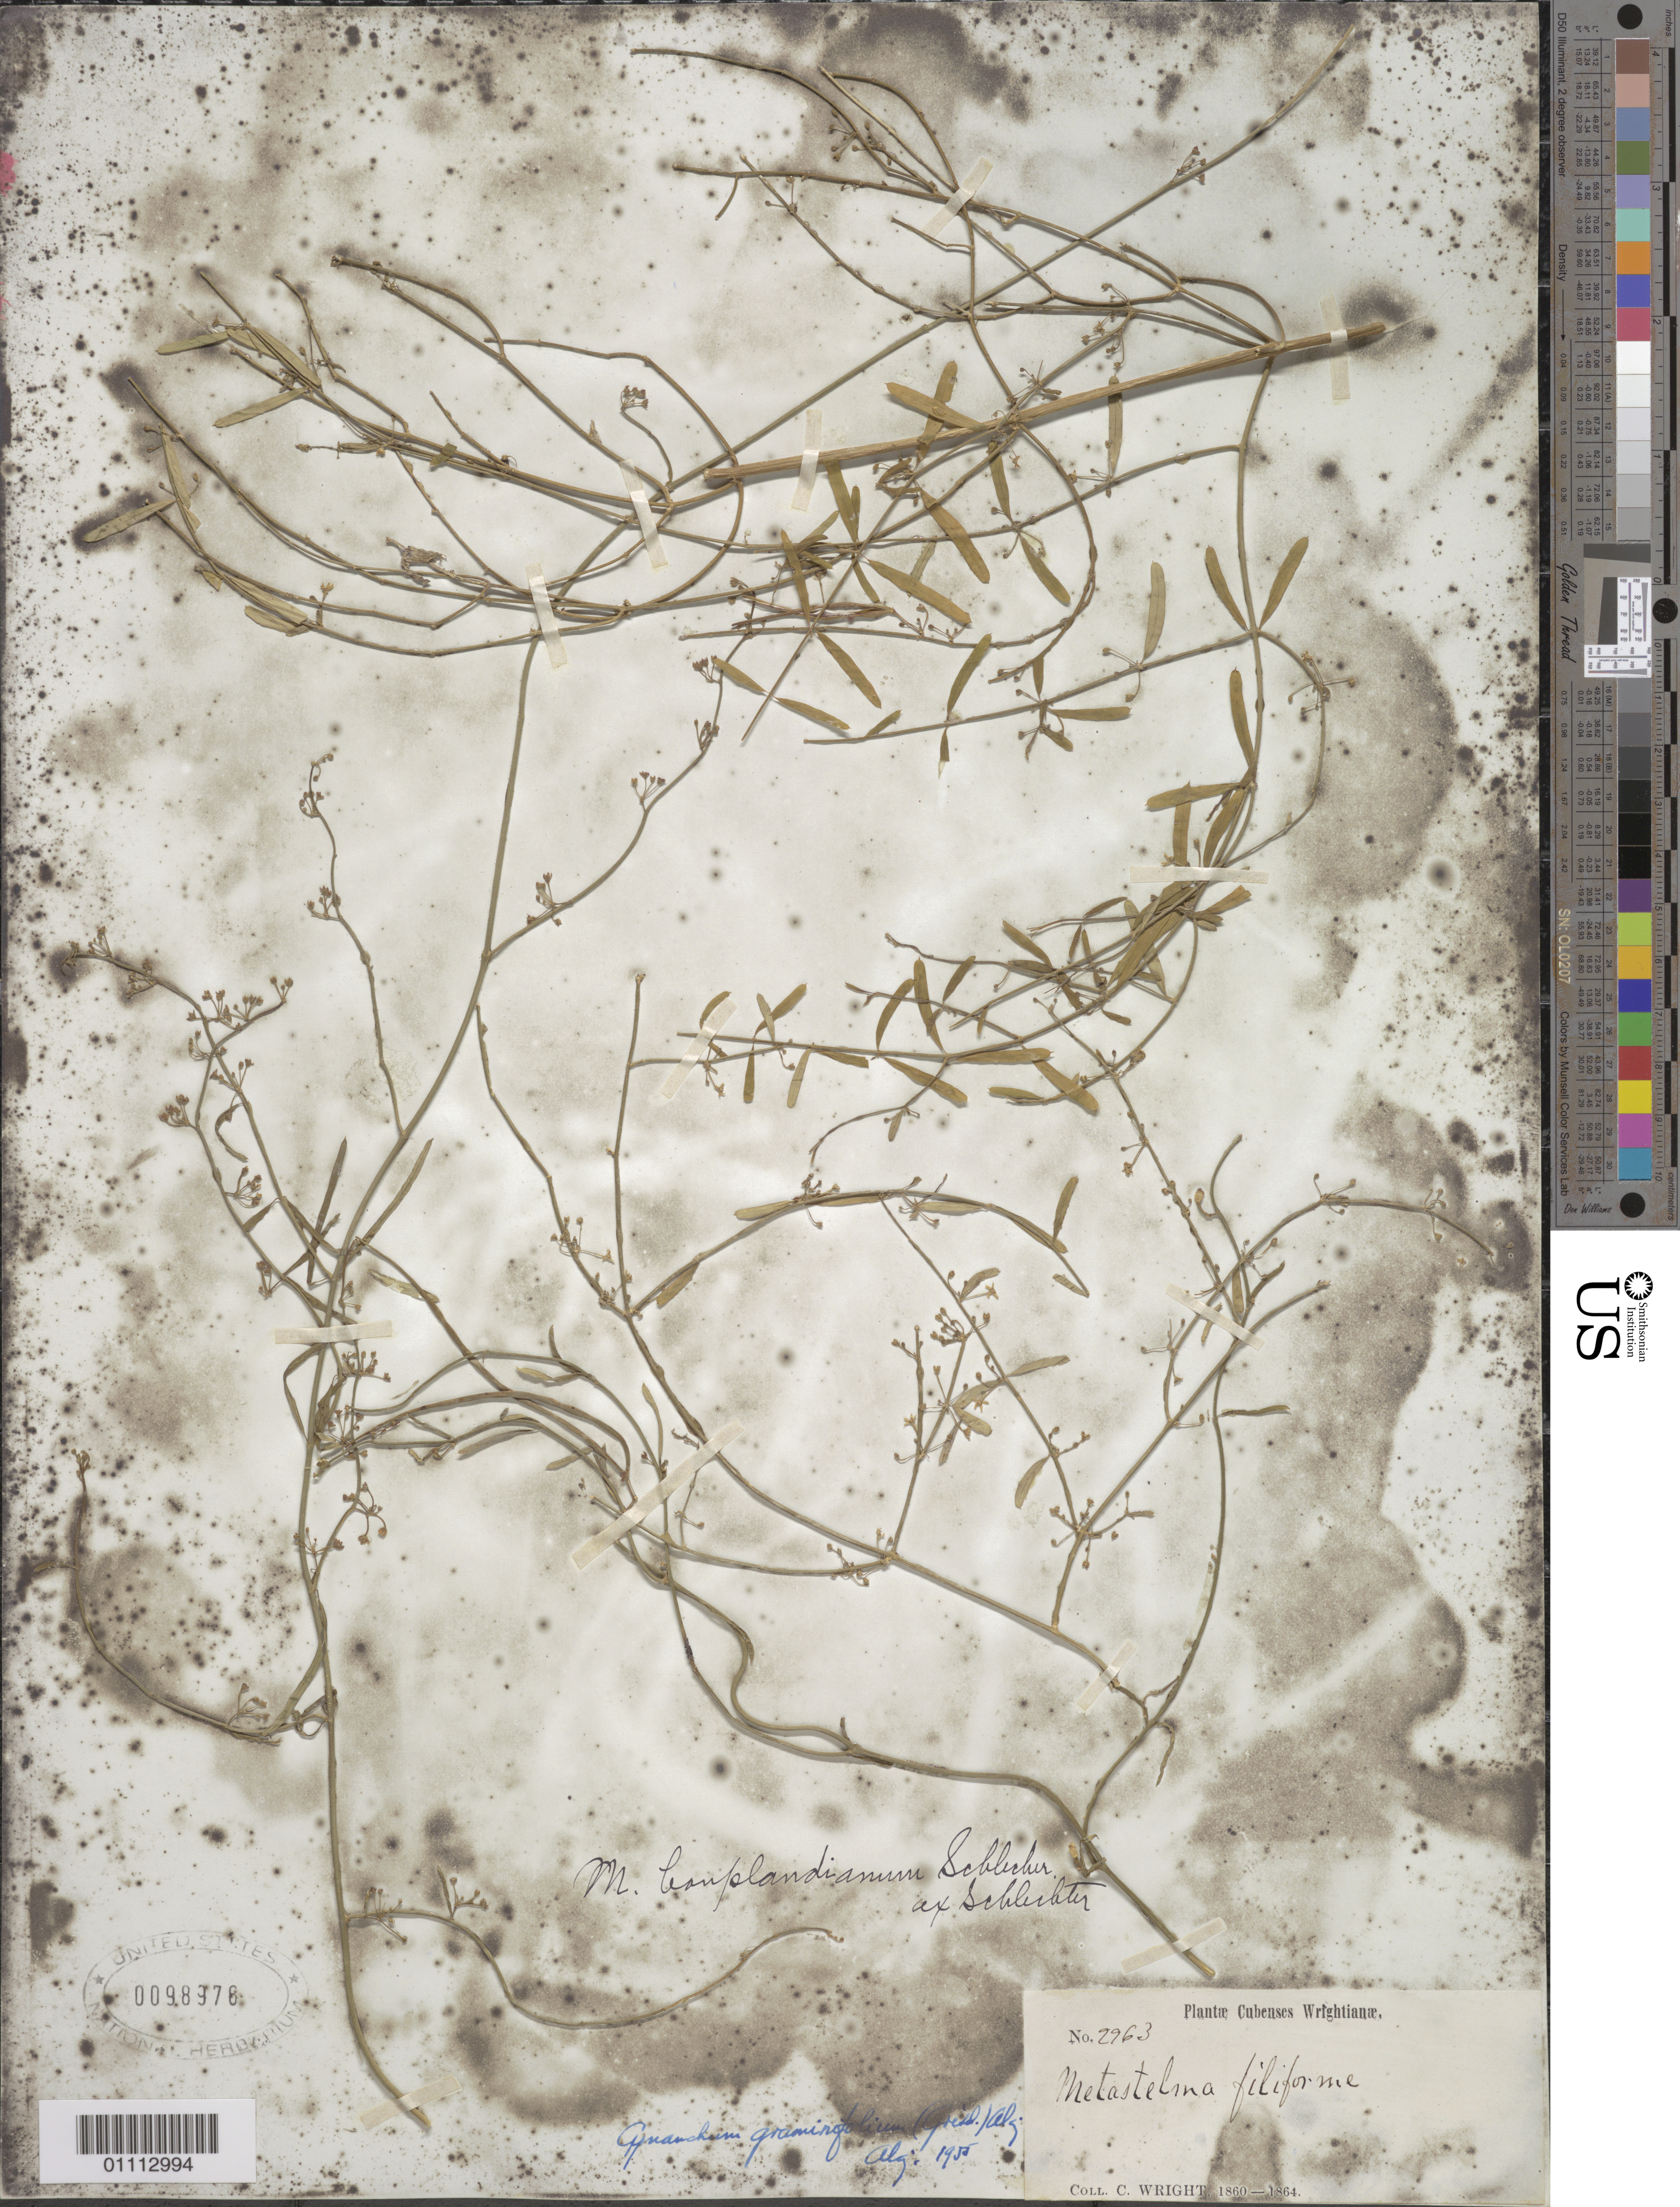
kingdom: Plantae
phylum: Tracheophyta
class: Magnoliopsida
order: Gentianales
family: Apocynaceae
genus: Cynanchum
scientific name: Cynanchum graminifolium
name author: (Griseb.) Alain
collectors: C. Wright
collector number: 2963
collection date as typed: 1860 to 1864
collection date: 1860/1864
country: Cuba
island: Cuba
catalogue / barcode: US 98976